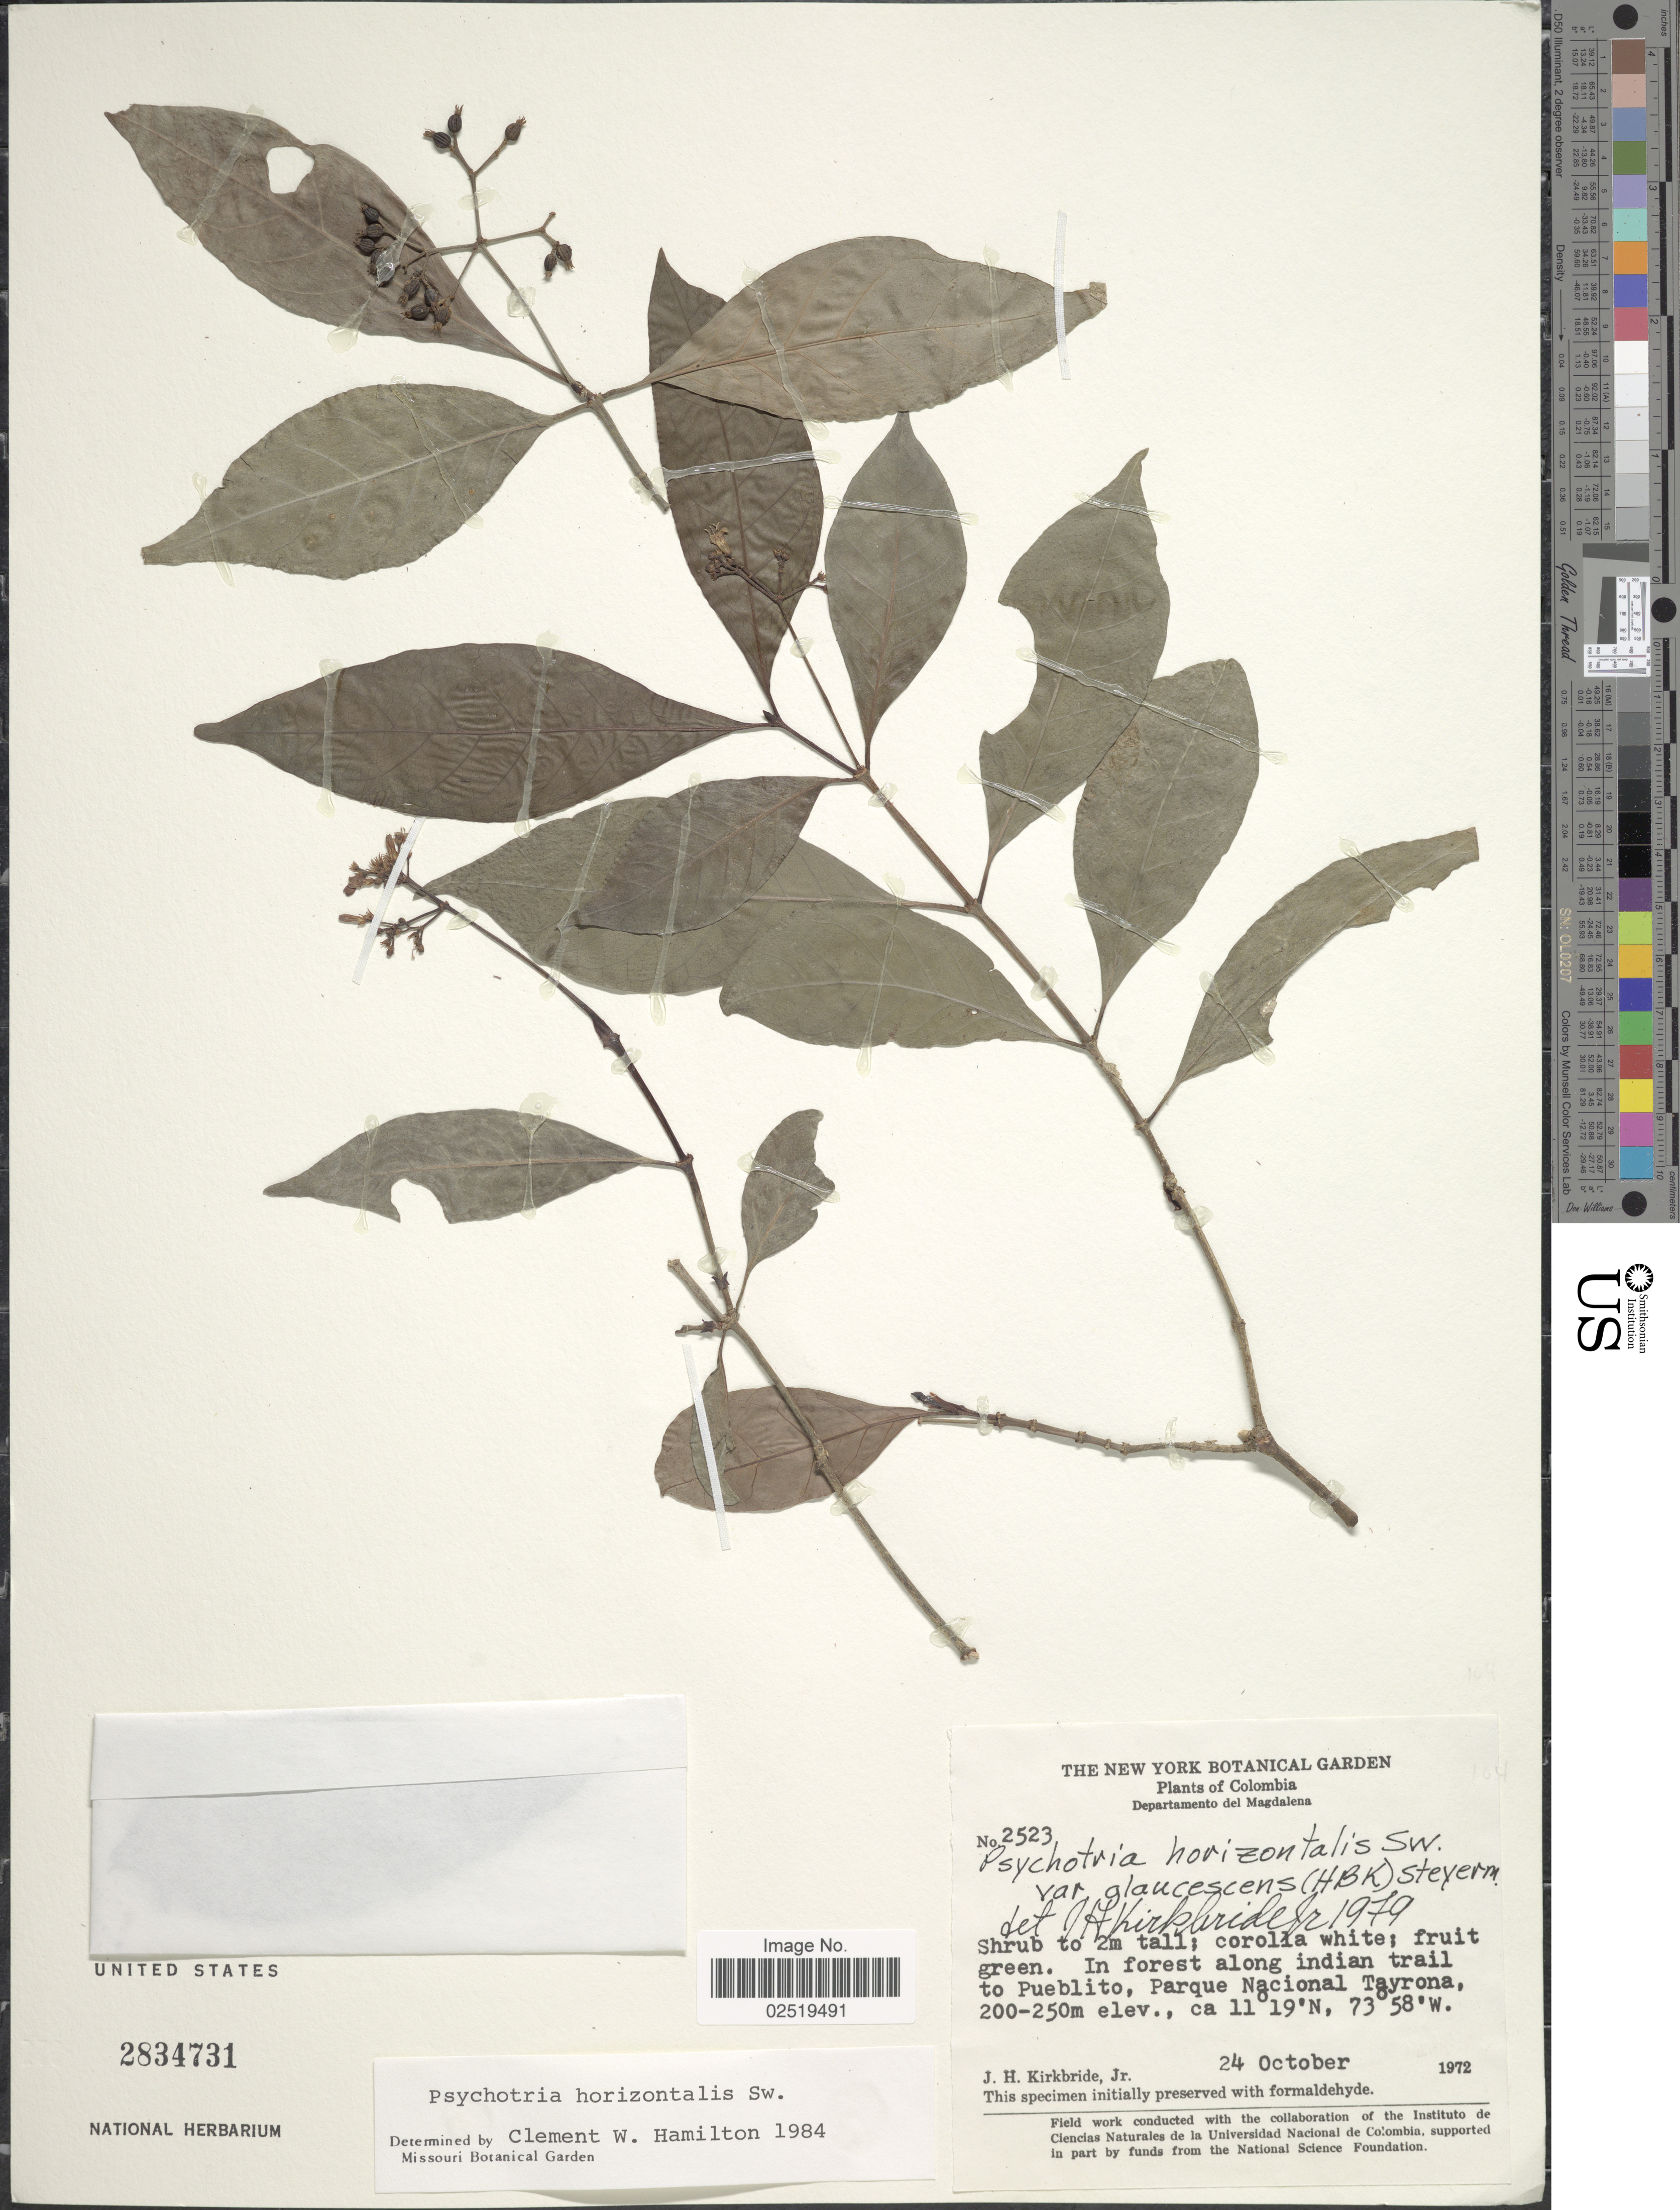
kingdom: Plantae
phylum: Tracheophyta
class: Magnoliopsida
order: Gentianales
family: Rubiaceae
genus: Psychotria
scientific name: Psychotria horizontalis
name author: Sw.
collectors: J. H. Kirkbride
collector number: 2523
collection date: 1972-10-24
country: Colombia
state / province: Magdalena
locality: In forest along indian trail to Pueblito, Parque Nacional Tayrona.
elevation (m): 150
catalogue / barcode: US 2834731